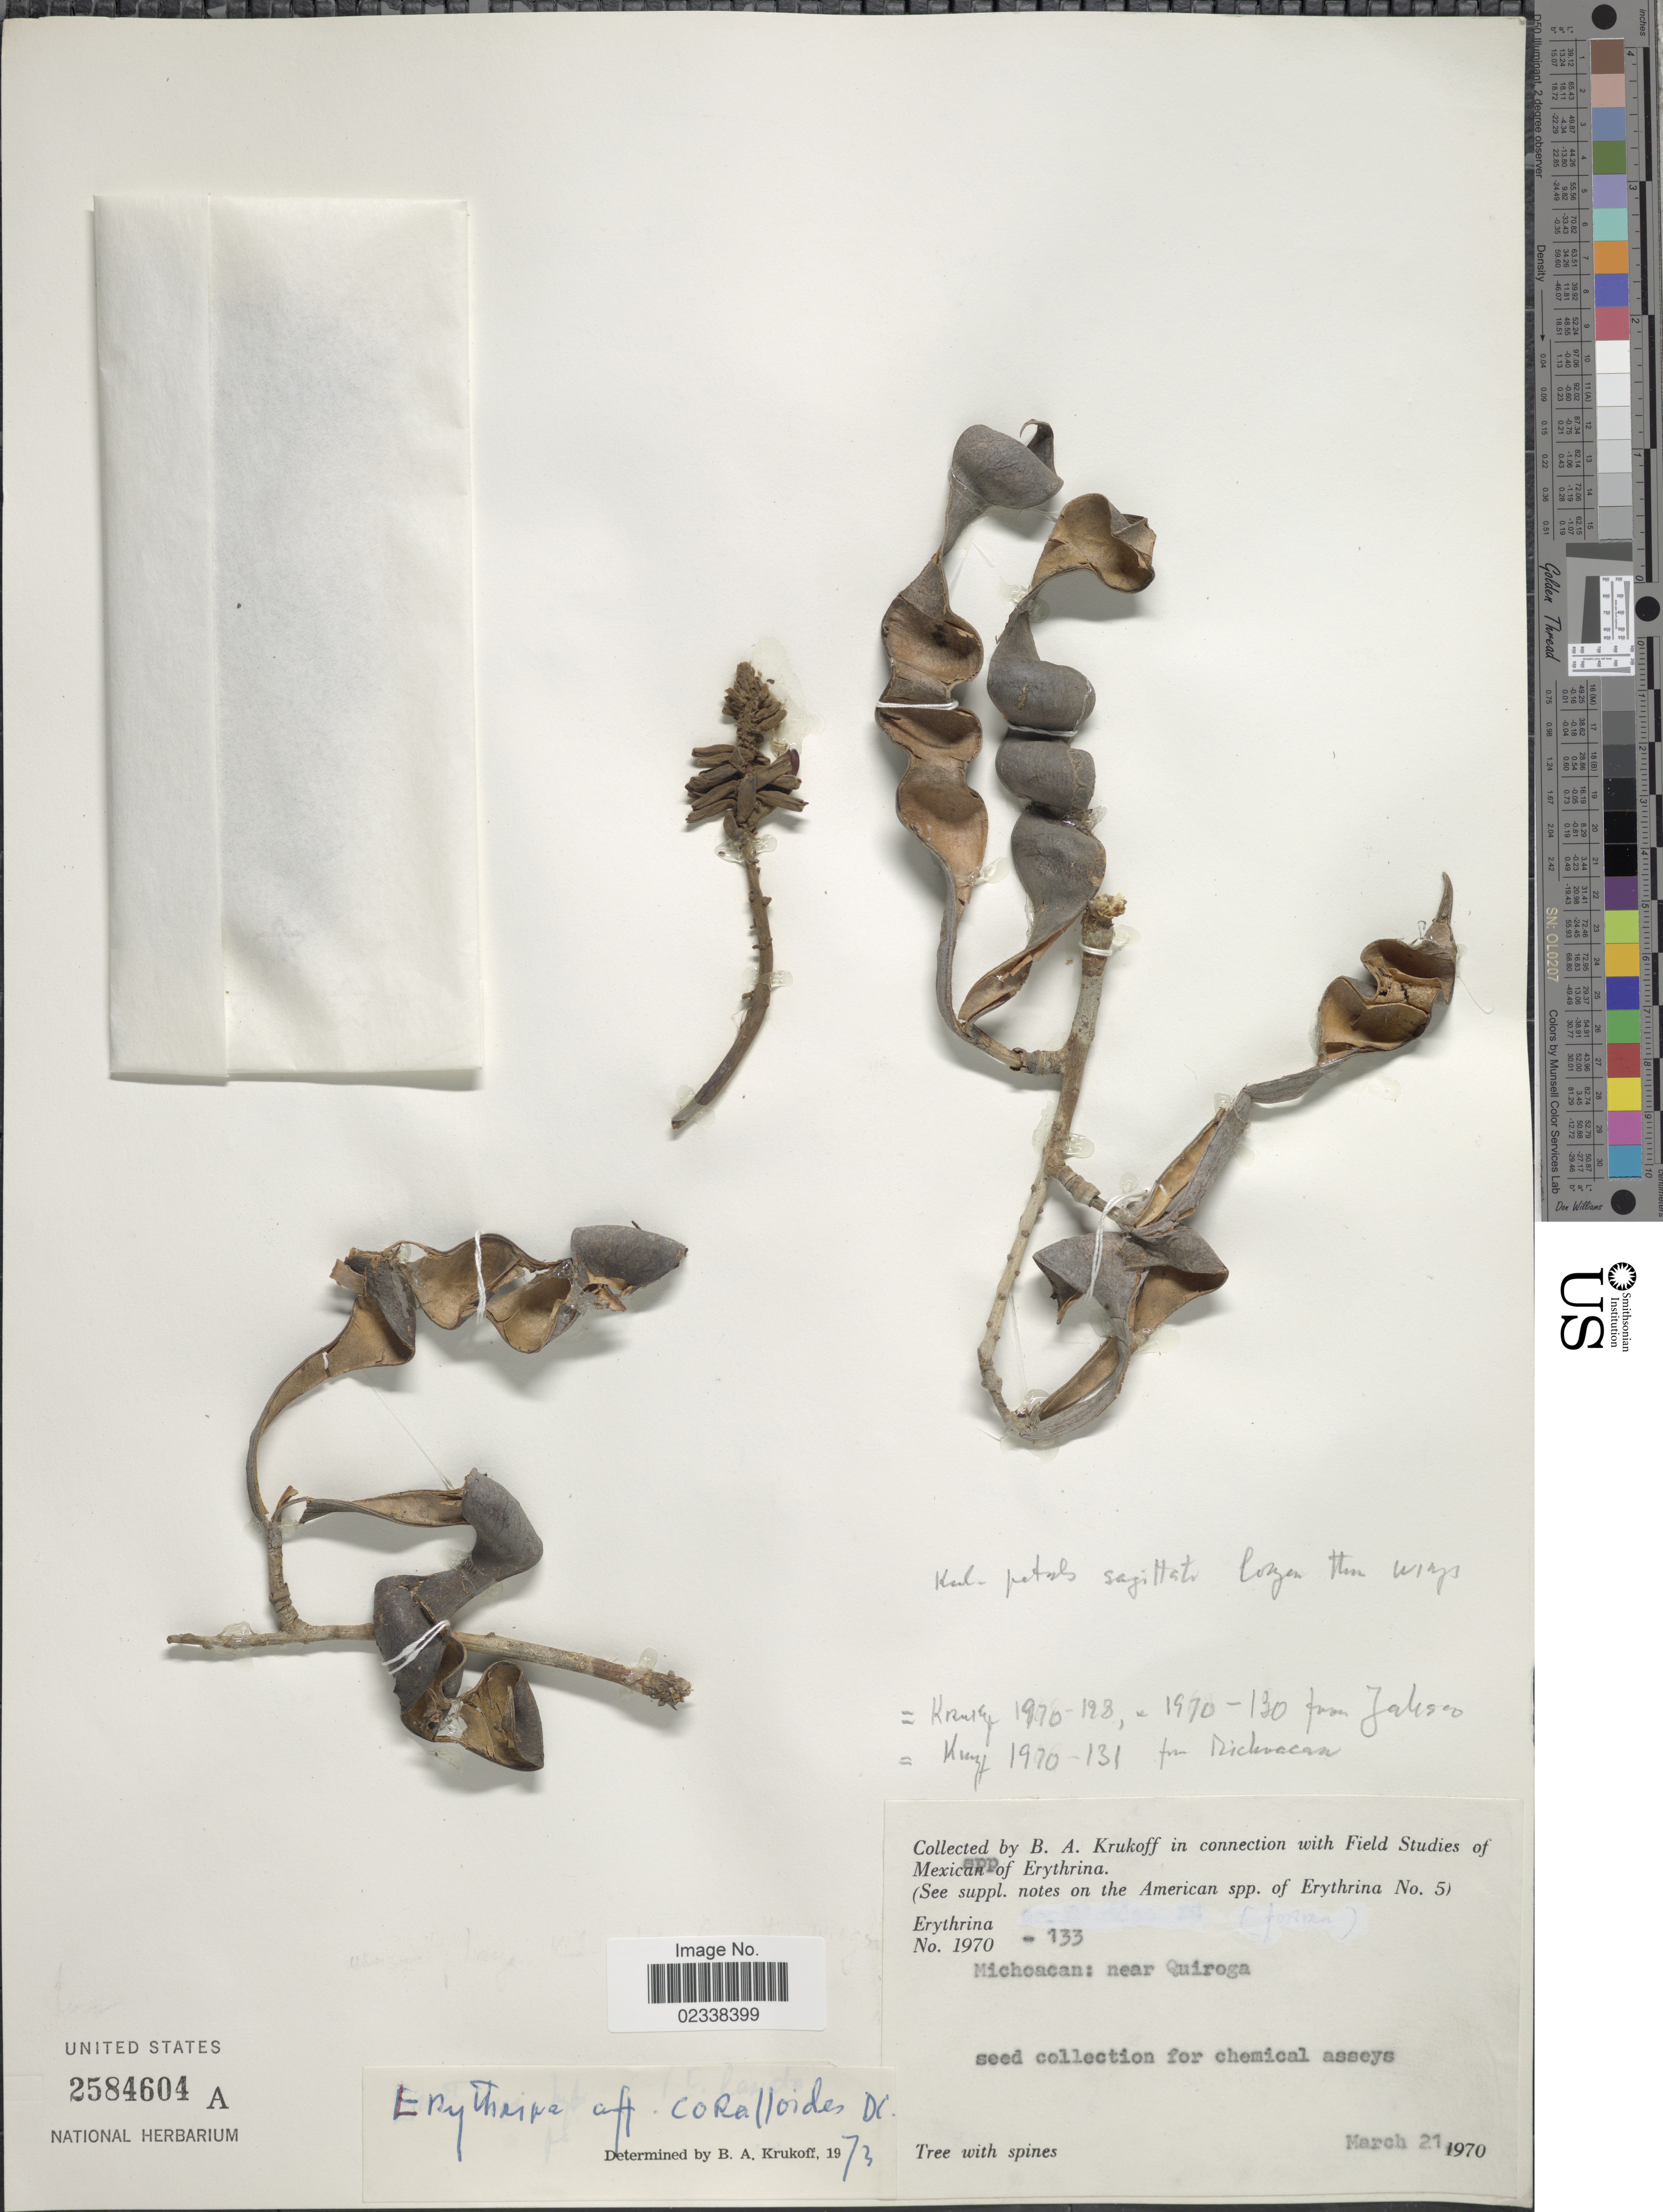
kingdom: Plantae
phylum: Tracheophyta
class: Magnoliopsida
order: Fabales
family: Fabaceae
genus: Erythrina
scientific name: Erythrina coralloides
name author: DC.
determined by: Krukoff, B. A.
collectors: B. A. Krukoff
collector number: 1970-133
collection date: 1970-03-21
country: Mexico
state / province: Michoacán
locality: Near Quiroga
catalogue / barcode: US 2584604A